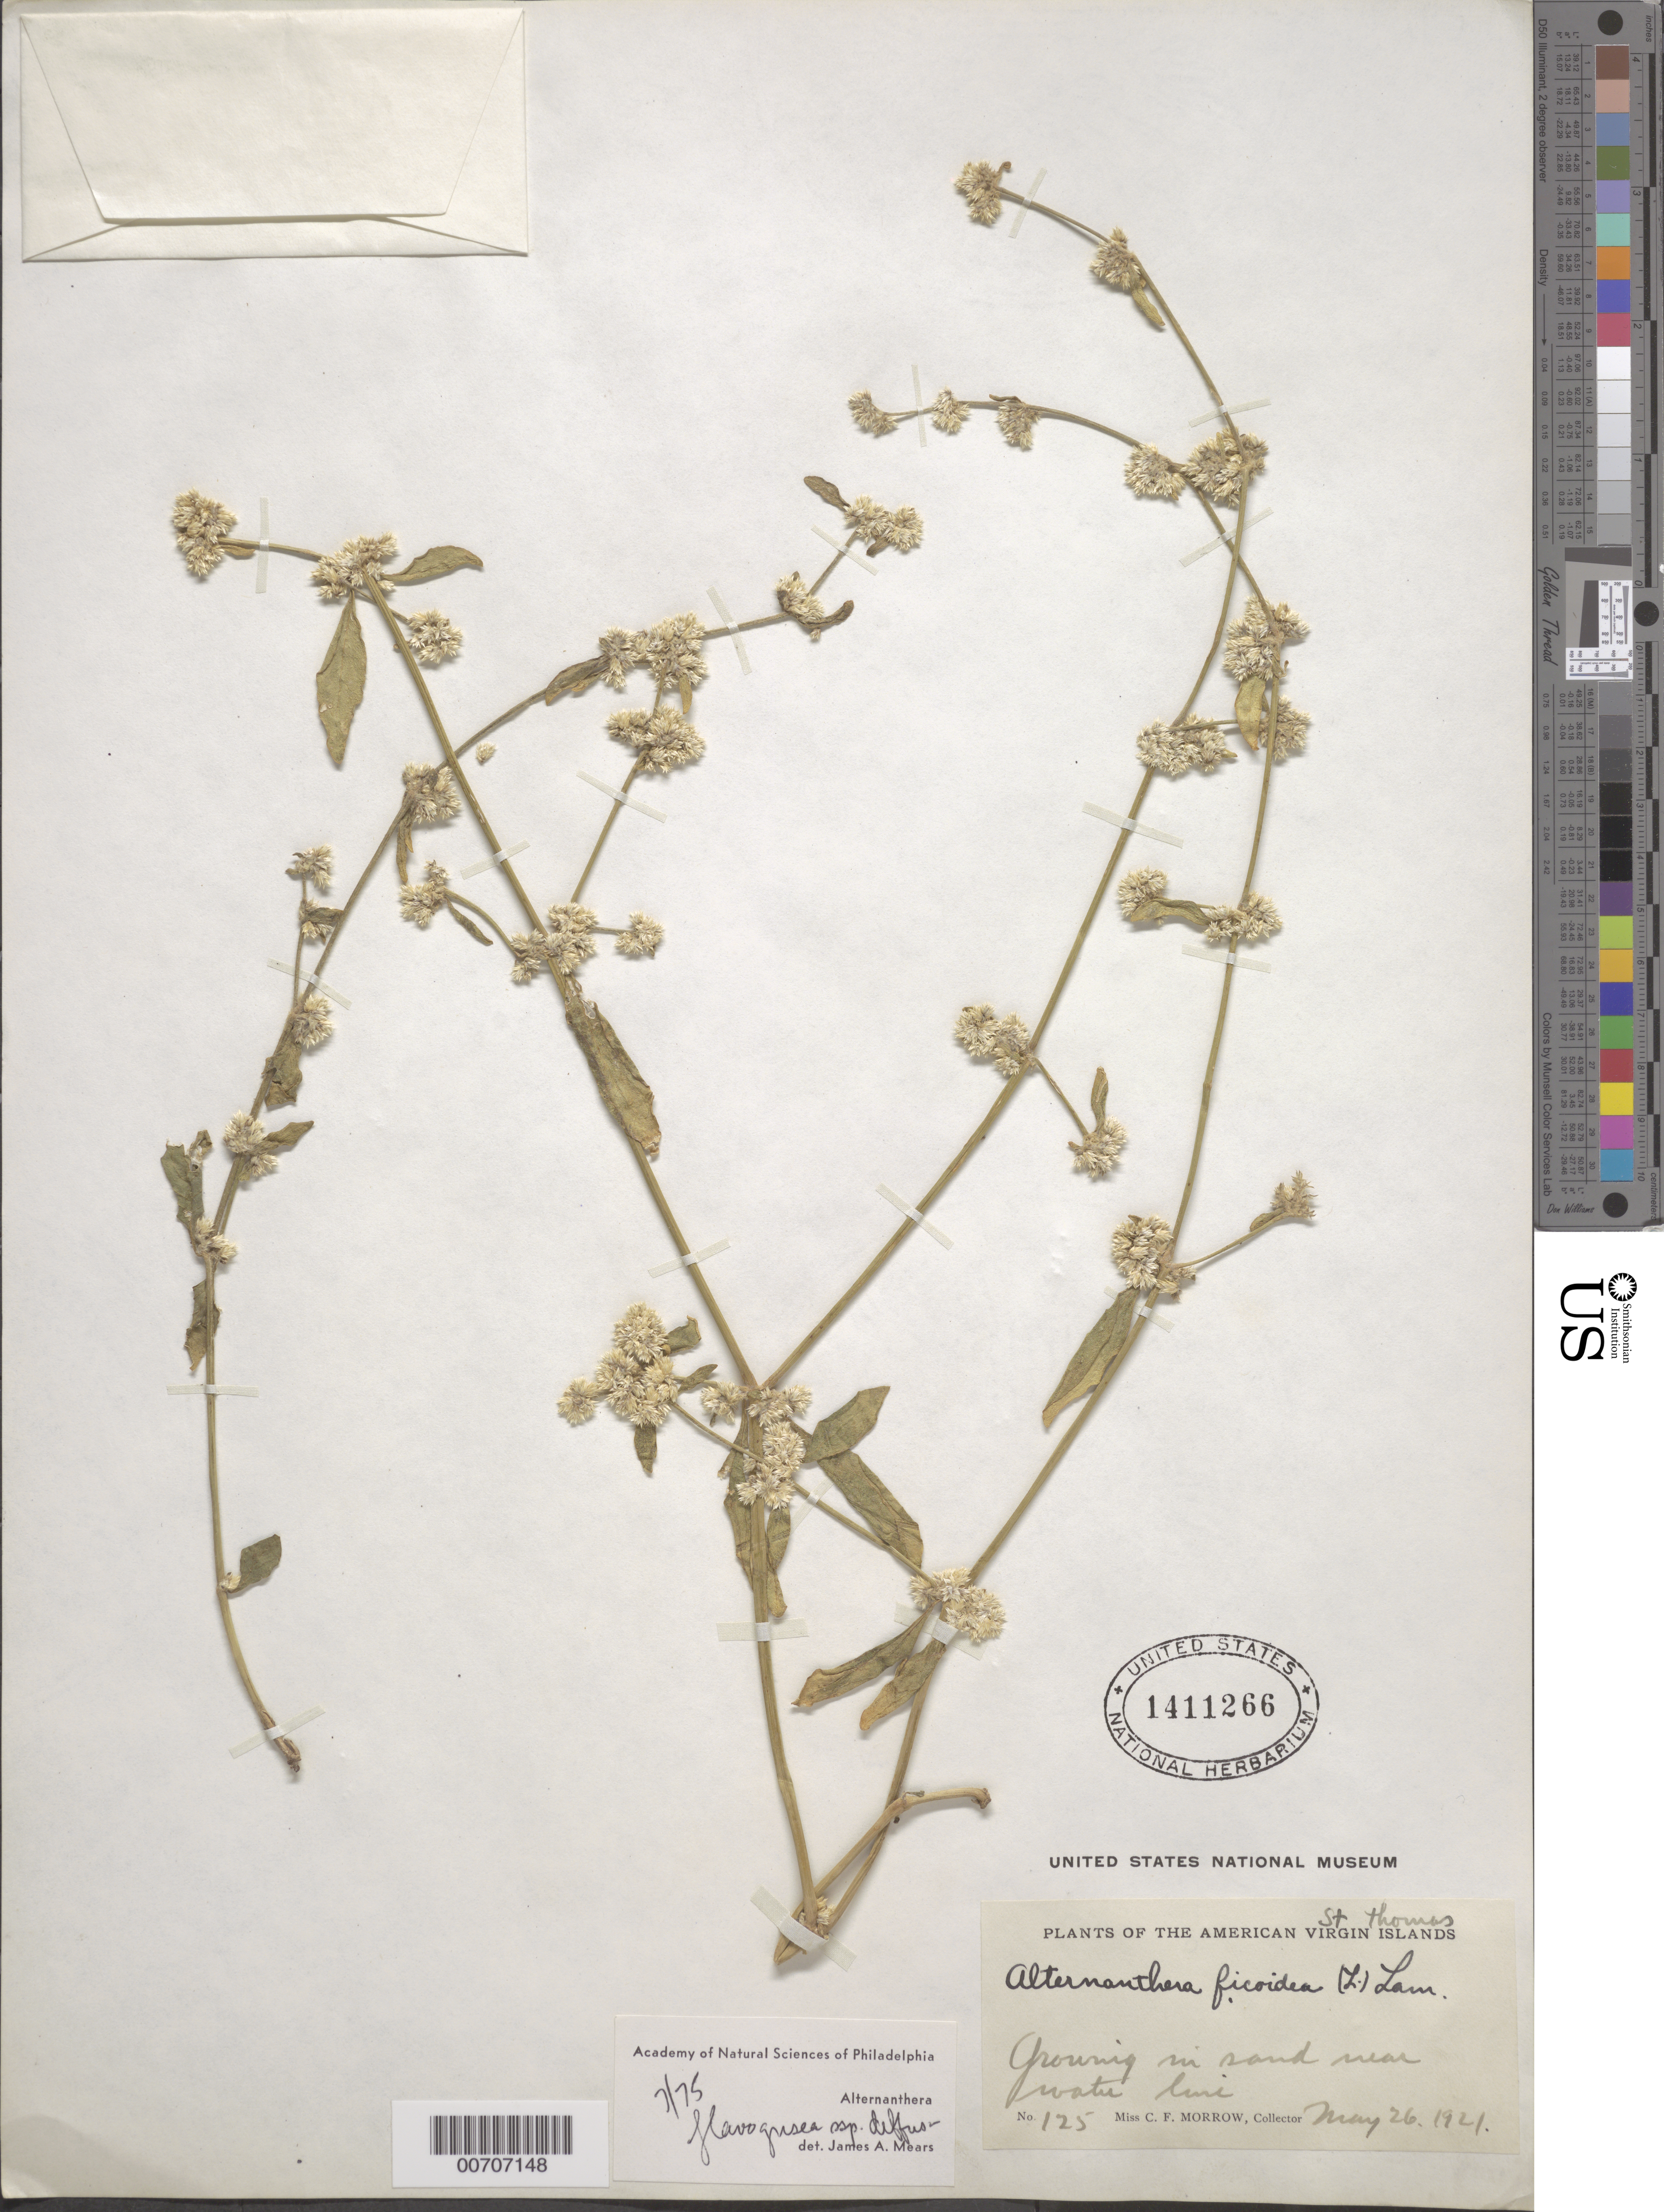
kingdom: Plantae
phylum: Tracheophyta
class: Magnoliopsida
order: Caryophyllales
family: Amaranthaceae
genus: Alternanthera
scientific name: Alternanthera flavogrisea subsp. diffusa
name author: (Mart.) Mears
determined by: Mears, J. A., (PH), Academy of Natural Sciences of Philadelphia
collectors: C. Morrow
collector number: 125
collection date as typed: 26 May 1921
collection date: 1921-05-26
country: U.S. Virgin Islands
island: St. Thomas Island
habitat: Growing in sand near water line.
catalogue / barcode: US 1411266